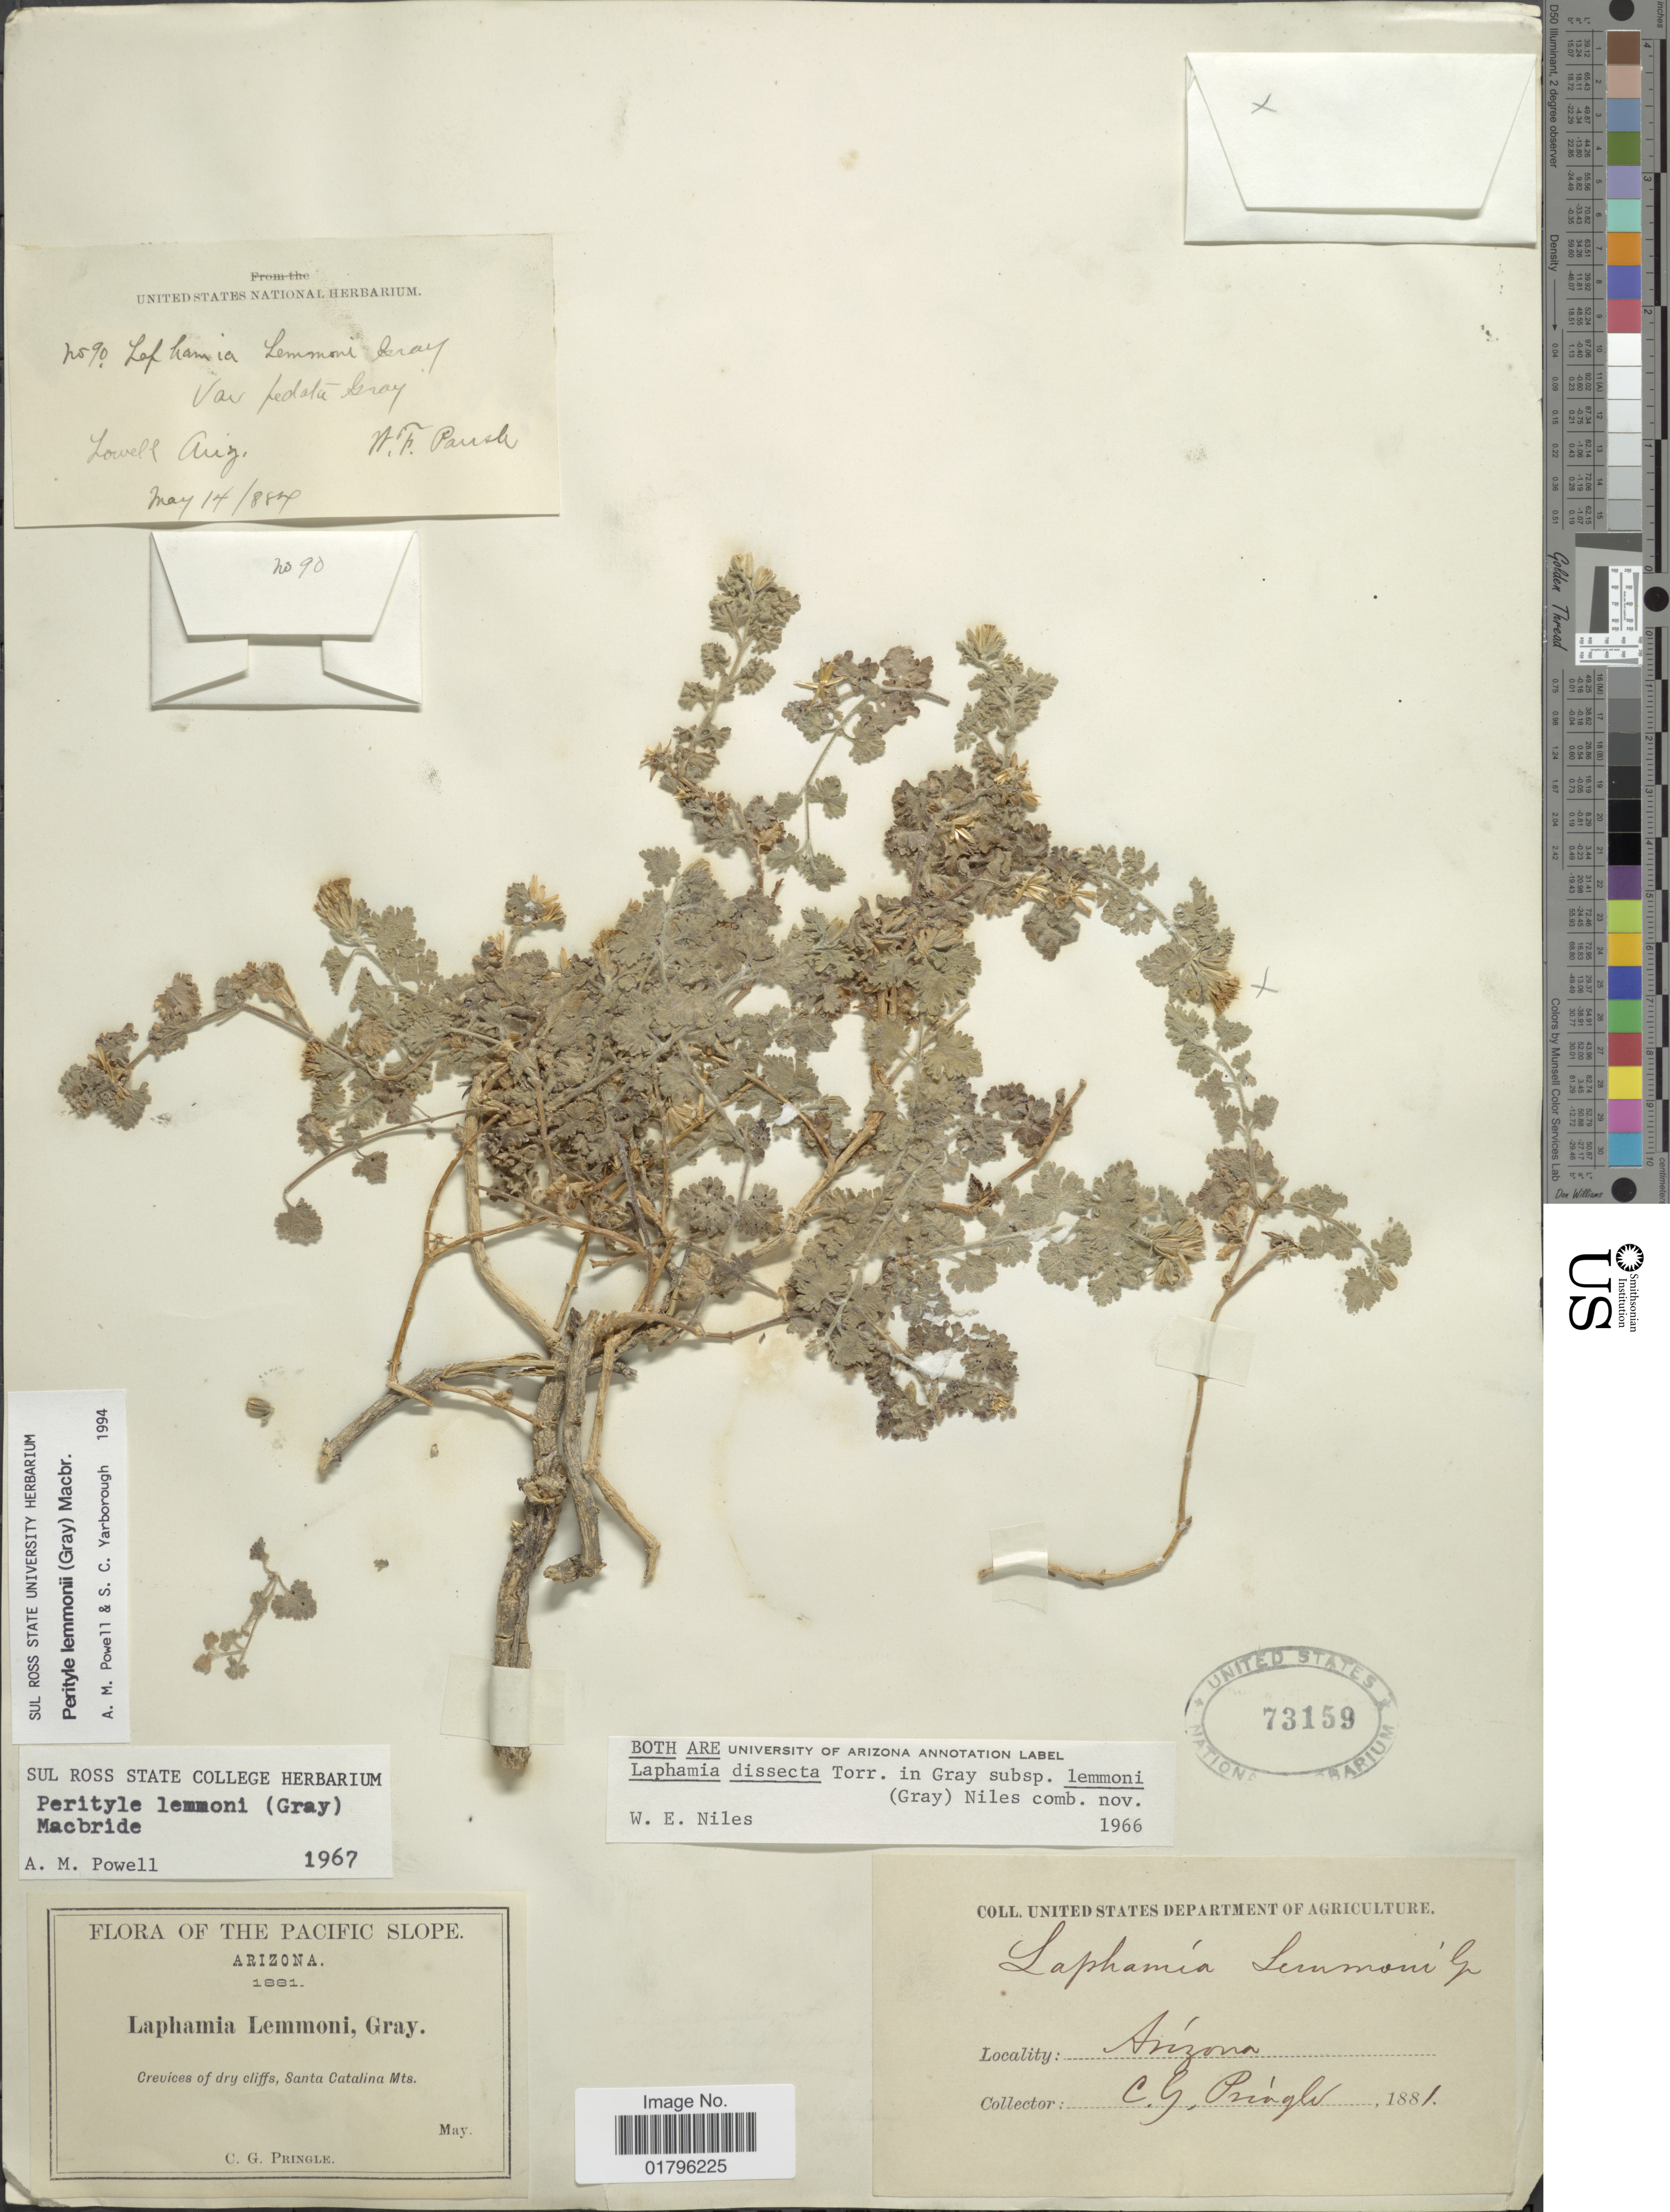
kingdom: Plantae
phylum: Tracheophyta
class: Magnoliopsida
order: Asterales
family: Asteraceae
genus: Perityle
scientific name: Perityle lemmonii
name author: (A. Gray) J.F. Macbr.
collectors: C. G. Pringle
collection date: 1881-05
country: United States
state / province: Arizona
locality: Santa Catalina Mts.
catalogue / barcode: US 73159